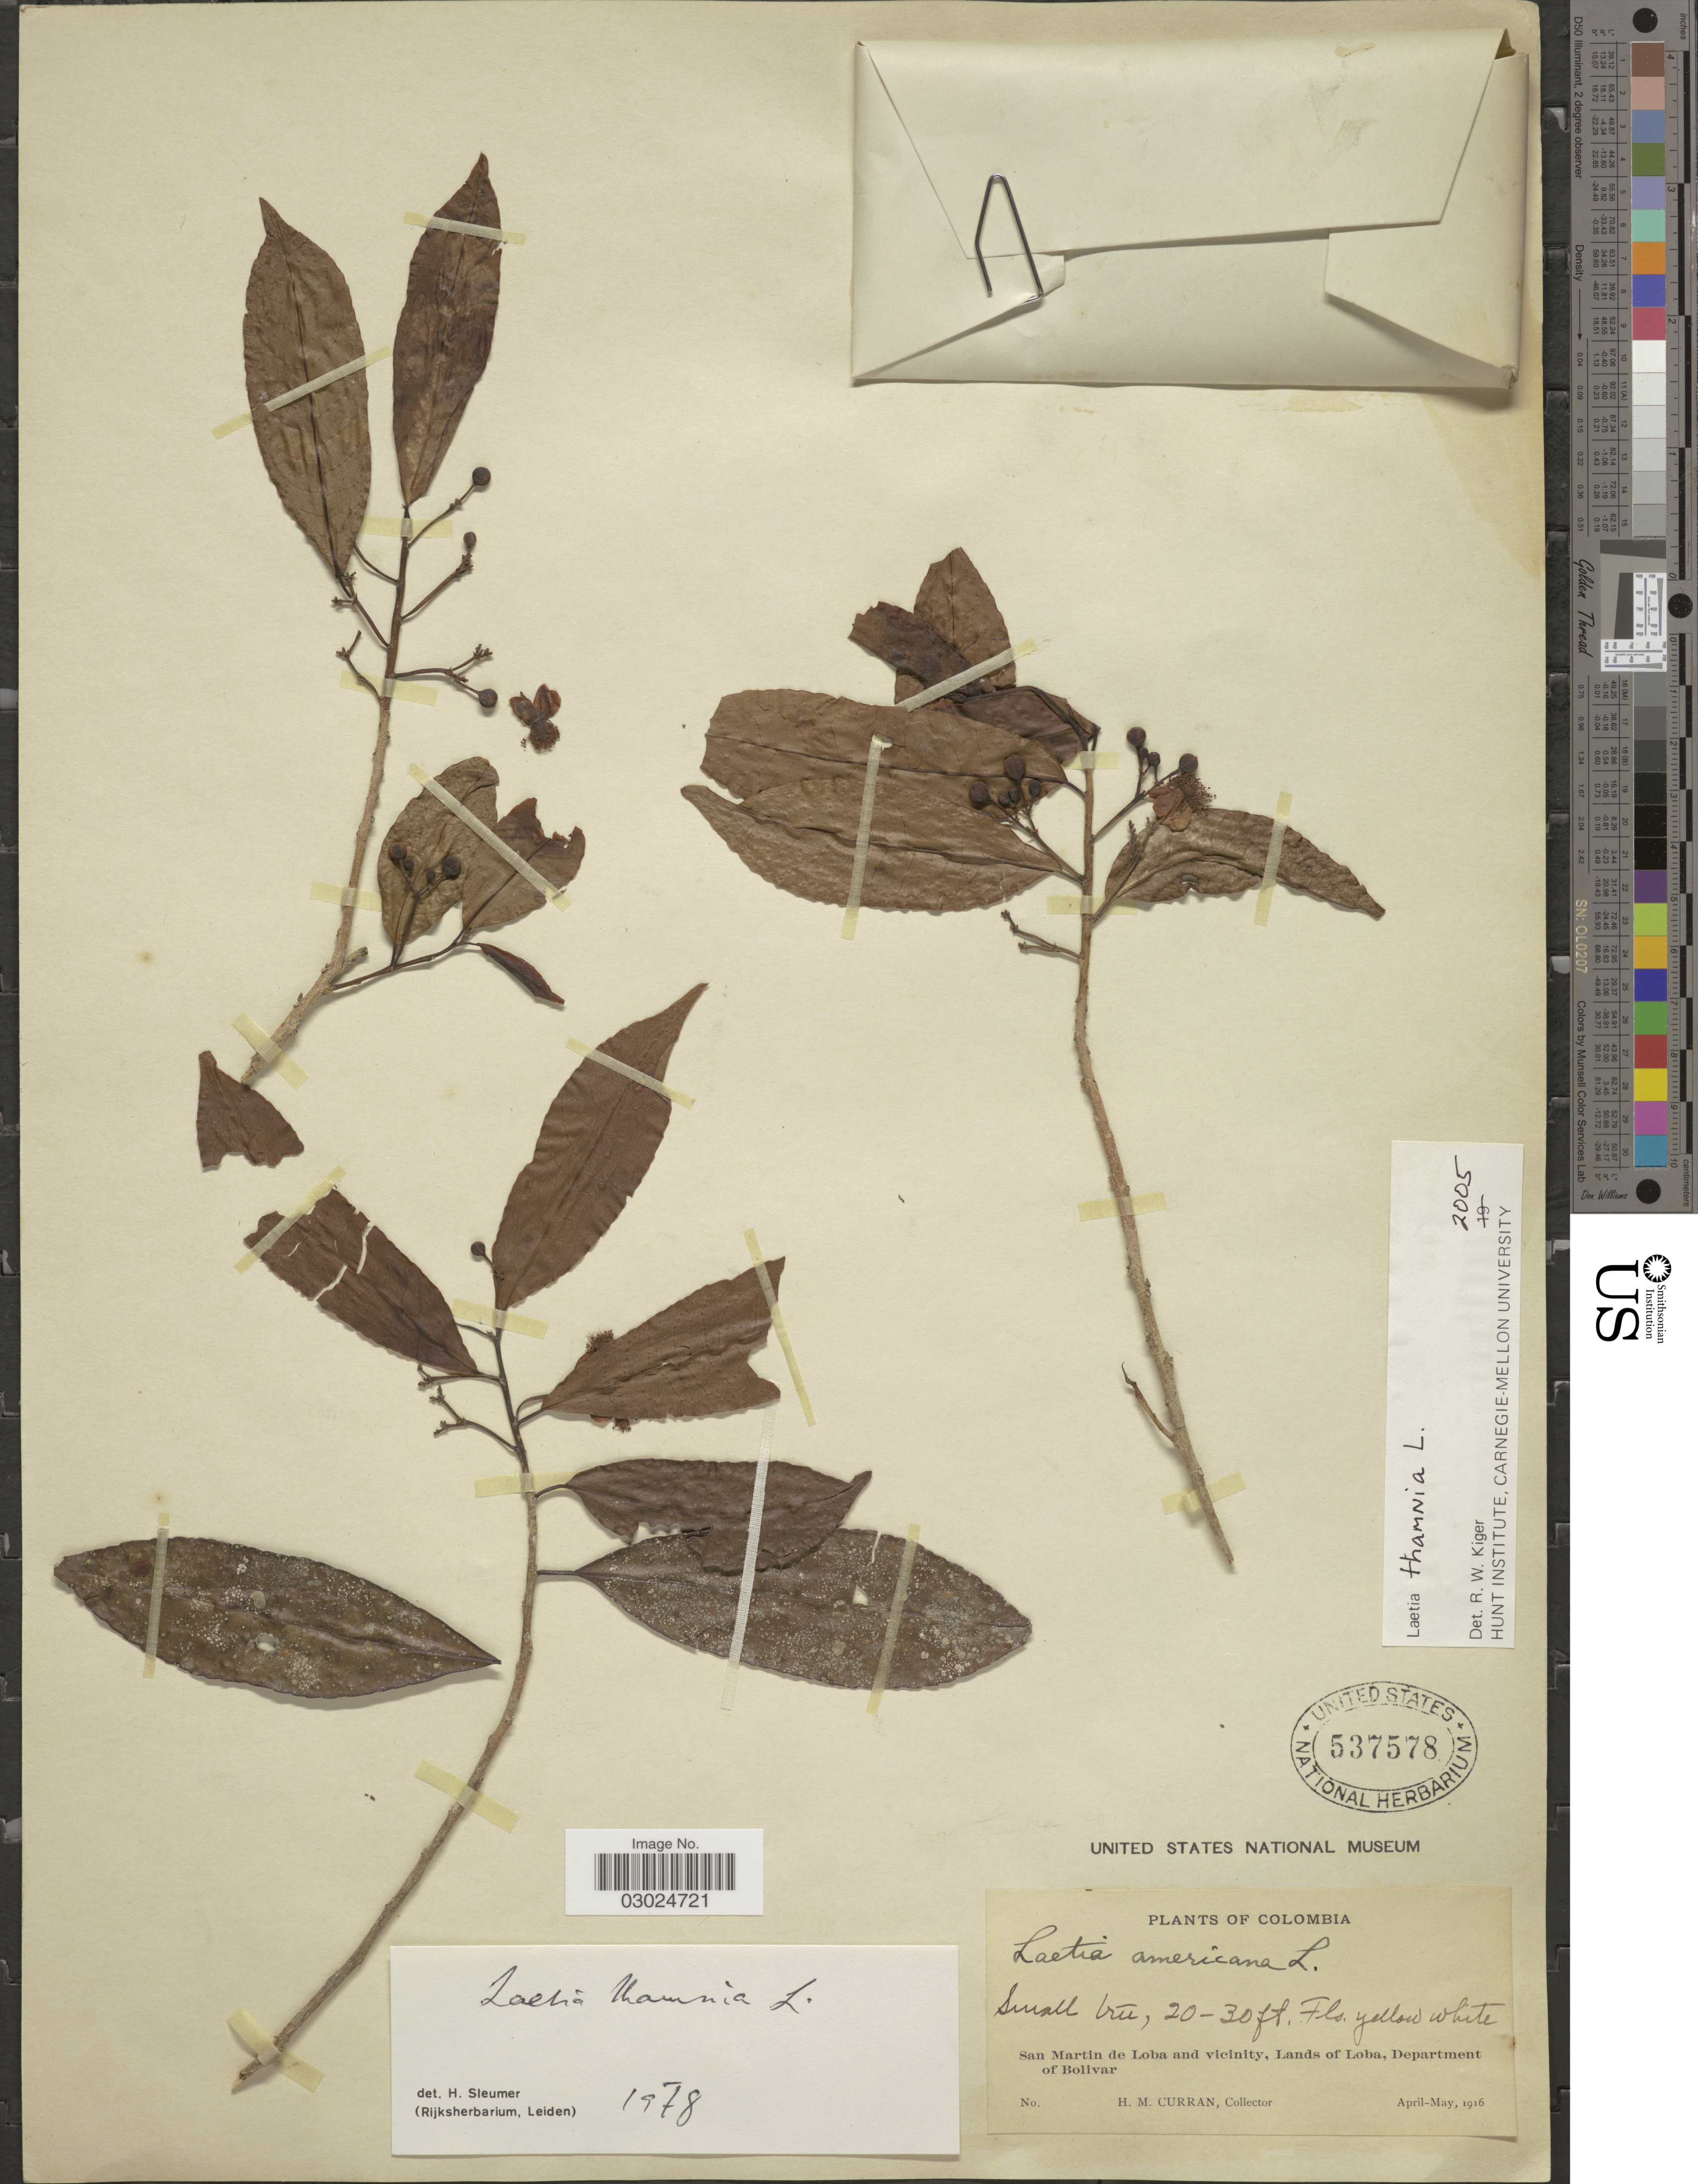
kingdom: Plantae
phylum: Tracheophyta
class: Magnoliopsida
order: Malpighiales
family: Salicaceae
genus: Laetia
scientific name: Laetia thamnia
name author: L.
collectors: H. M. Curran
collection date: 1916-04/1916-05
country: Colombia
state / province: Bolívar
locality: San Martin de Loba and vicinity, Lands of Loba, Department of Bolivar.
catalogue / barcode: US 537578